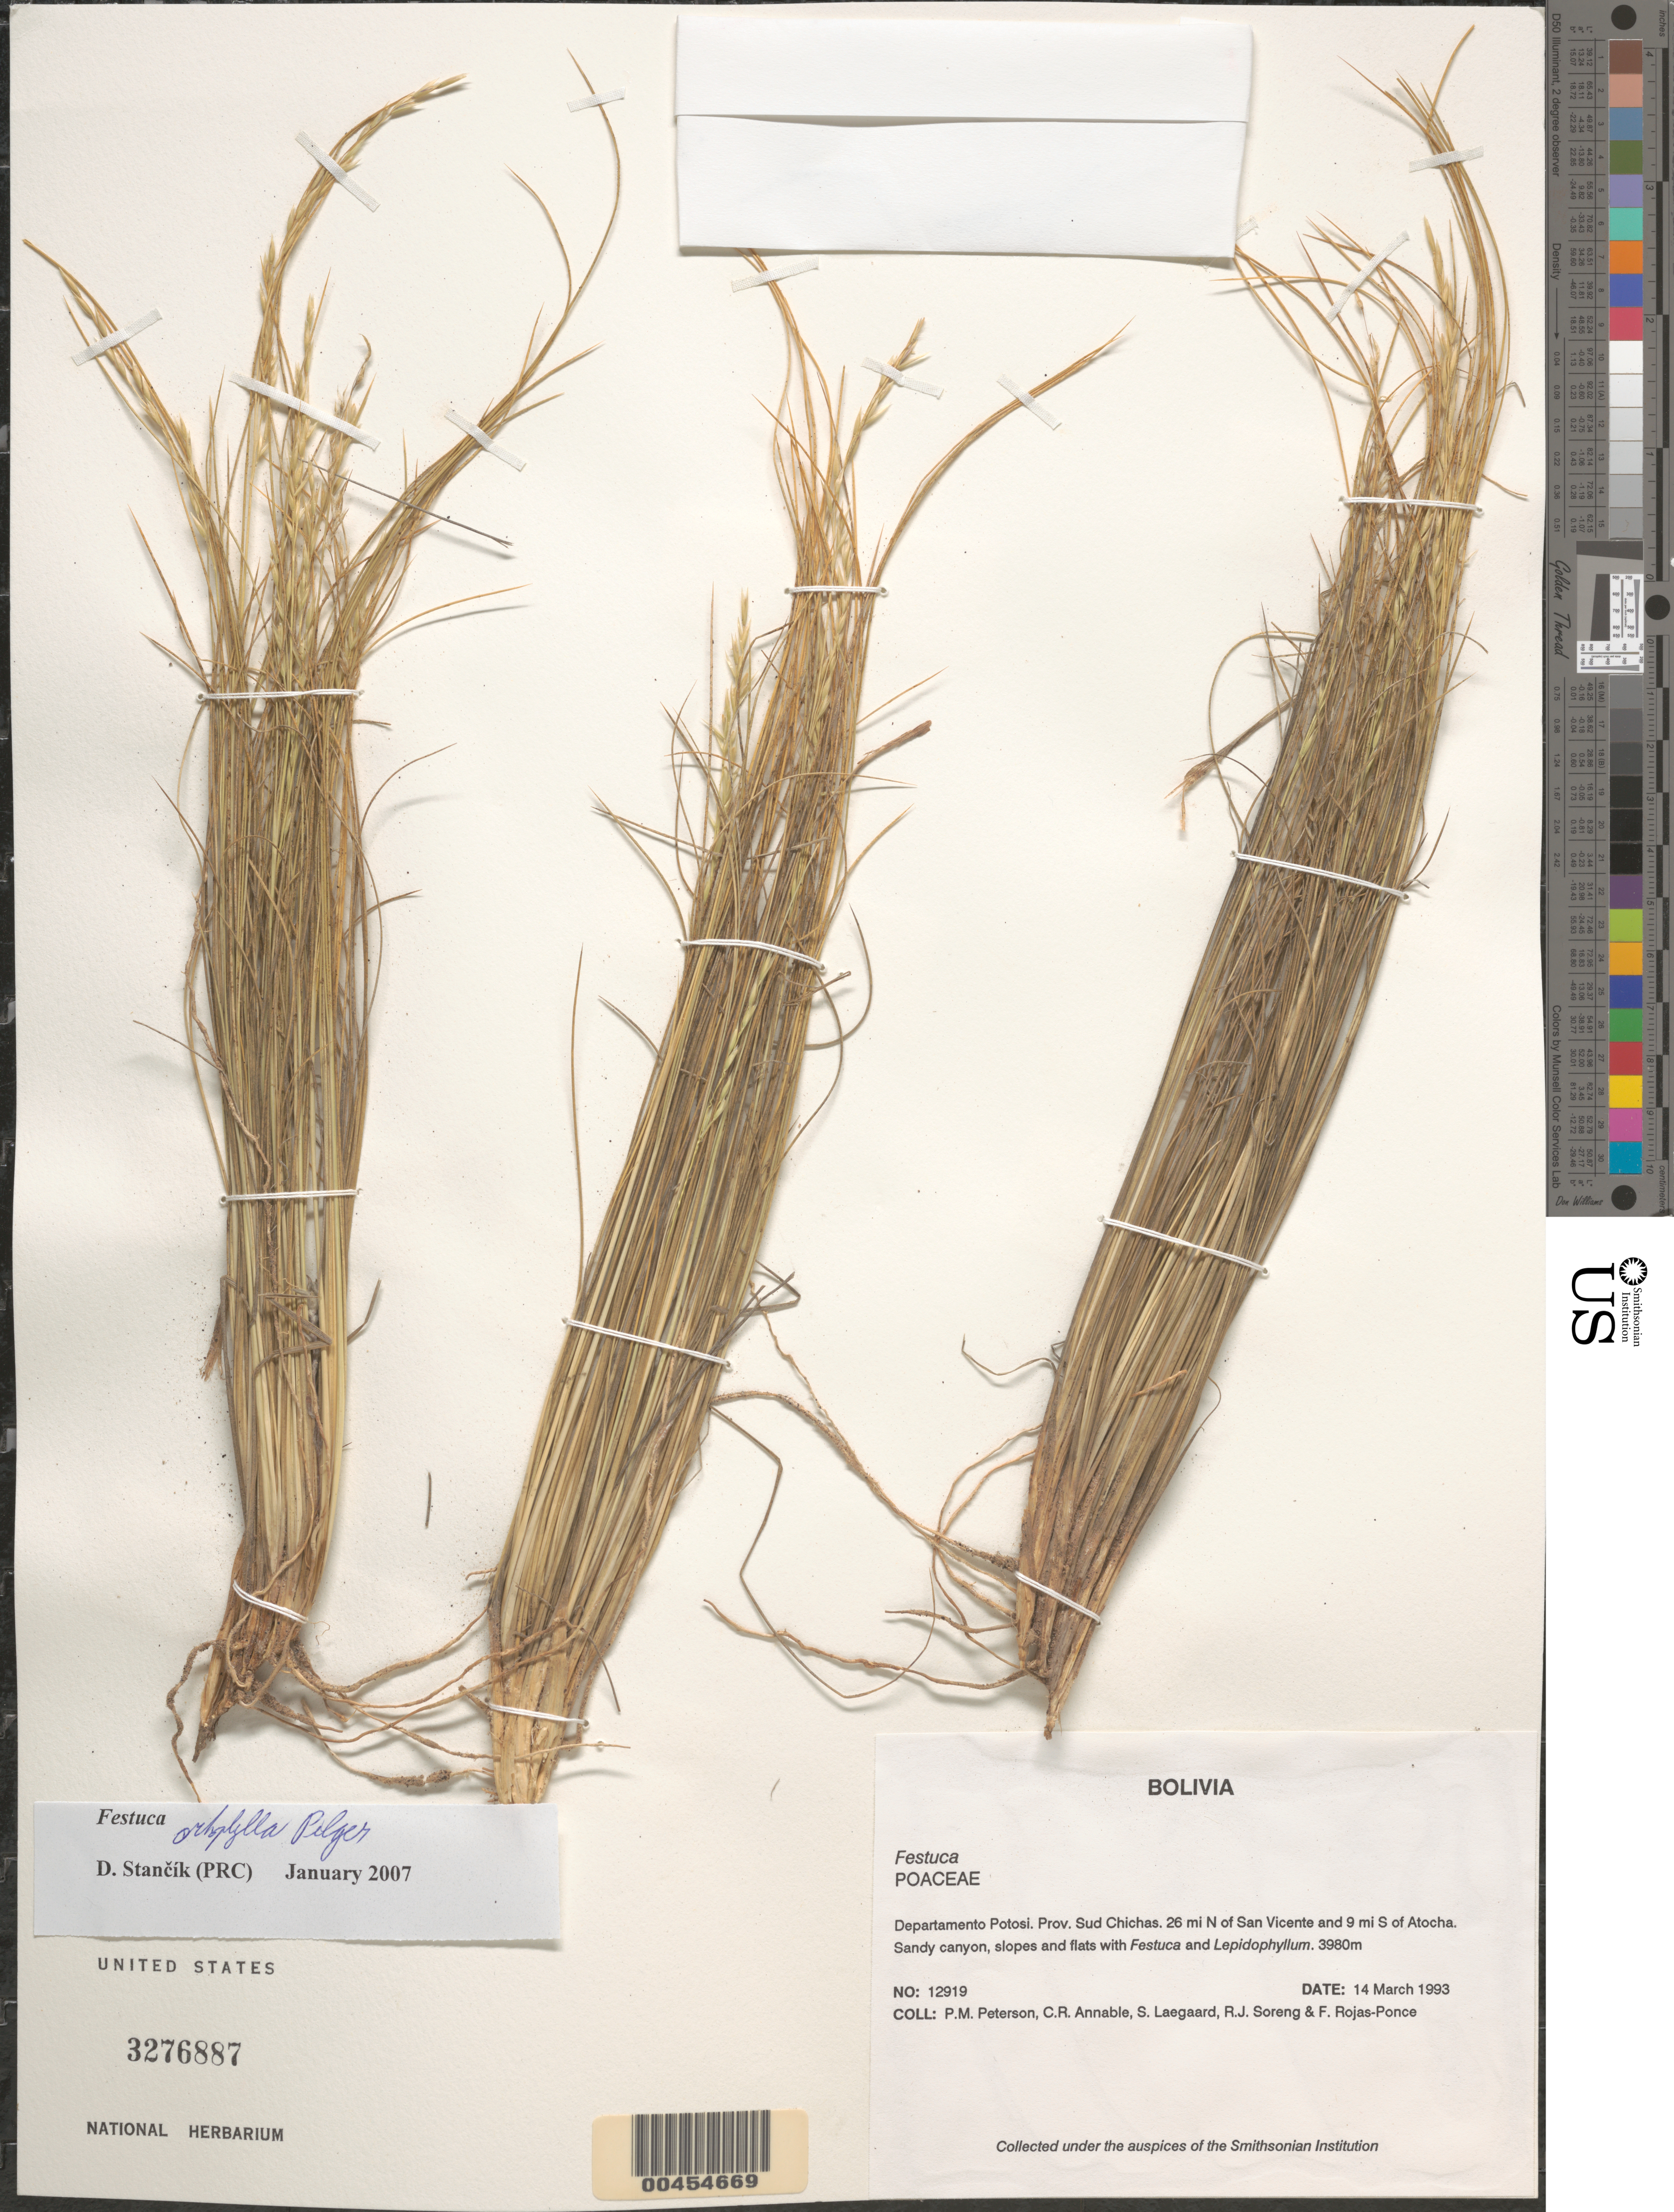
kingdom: Plantae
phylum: Tracheophyta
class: Liliopsida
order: Poales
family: Poaceae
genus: Festuca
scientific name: Festuca sp.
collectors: P. M. Peterson, C. R. Annable, S. Lægaard, R. J. Soreng & F. Rojas-Ponce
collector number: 12919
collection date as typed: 14 Mar 1993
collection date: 1993-03-14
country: Bolivia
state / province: Potosí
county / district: Sud Chichas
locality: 26 mi N of San Vicente and 9 mi S of Atocha.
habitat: Sandy canyon, slopes and flats with Festuca and Lepidophyllum.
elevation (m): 3980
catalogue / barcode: US 3276887